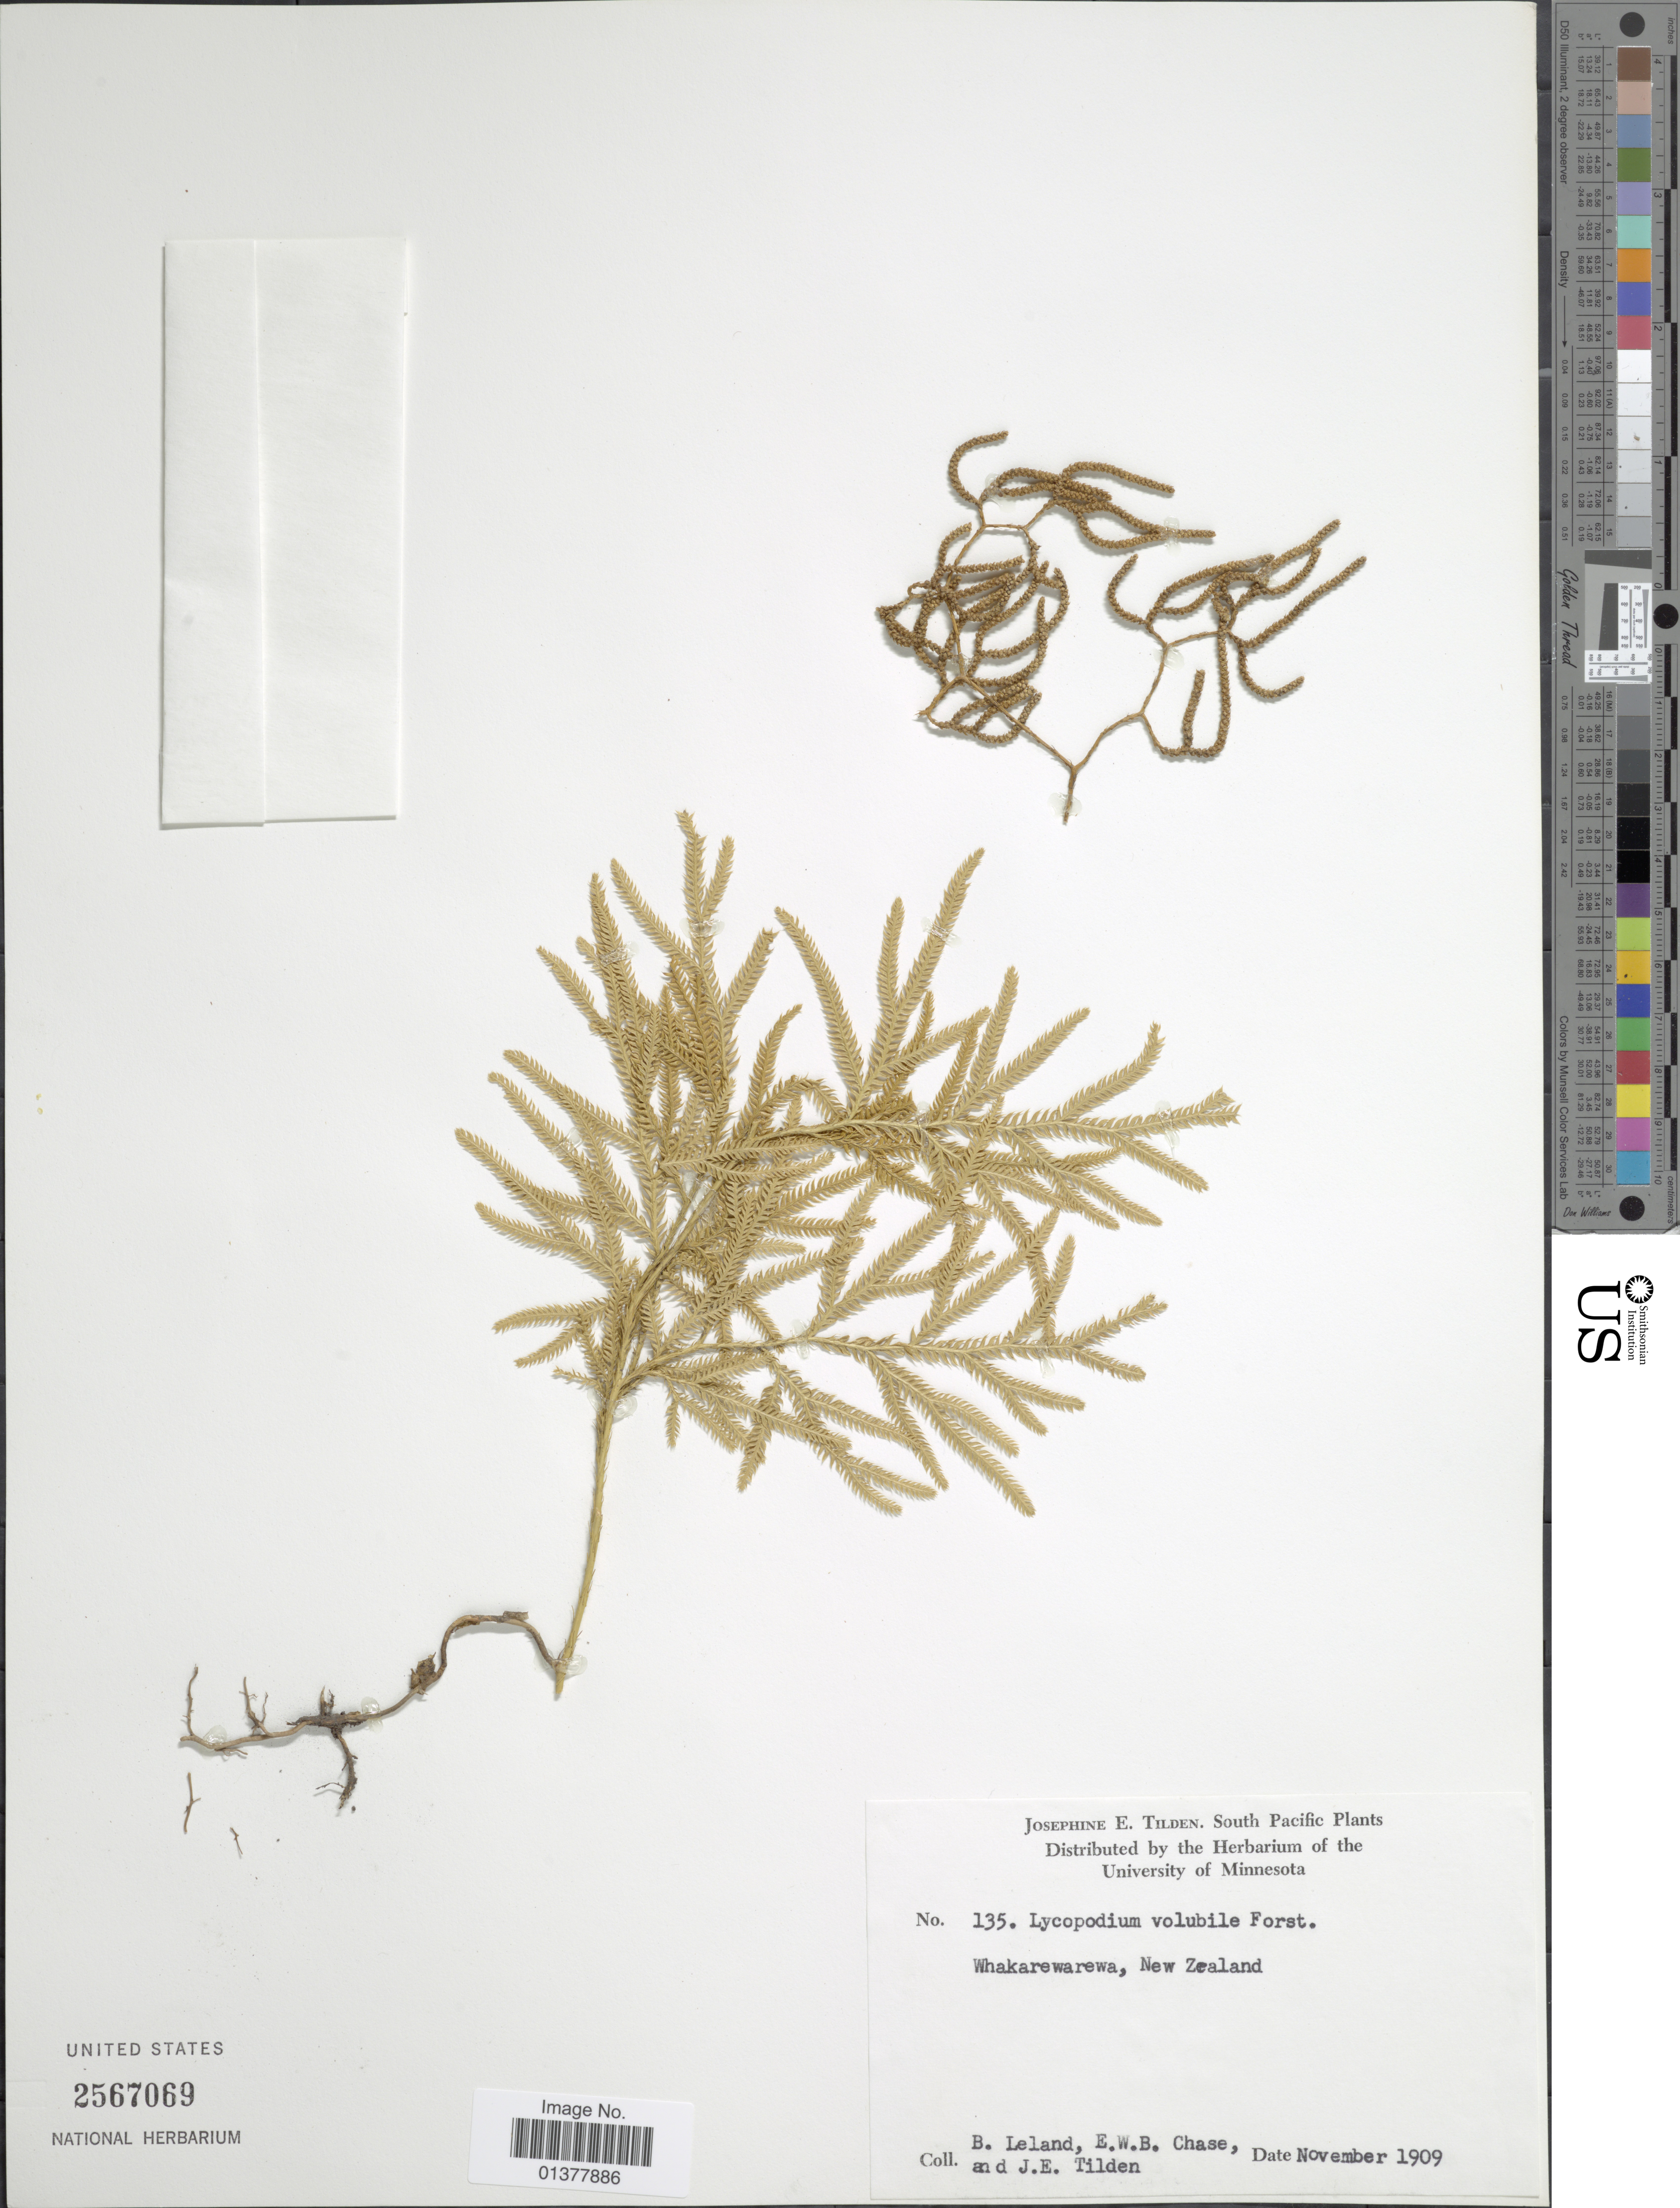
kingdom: Plantae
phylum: Tracheophyta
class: Lycopodiopsida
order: Lycopodiales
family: Lycopodiaceae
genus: Pseudodiphasium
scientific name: Pseudodiphasium volubile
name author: (G. Forst.) Holub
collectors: B. Leland, E. W. Chase & J. E. Tilden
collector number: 135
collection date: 1909-11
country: New Zealand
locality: Whakarewarewa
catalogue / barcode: US 2567069